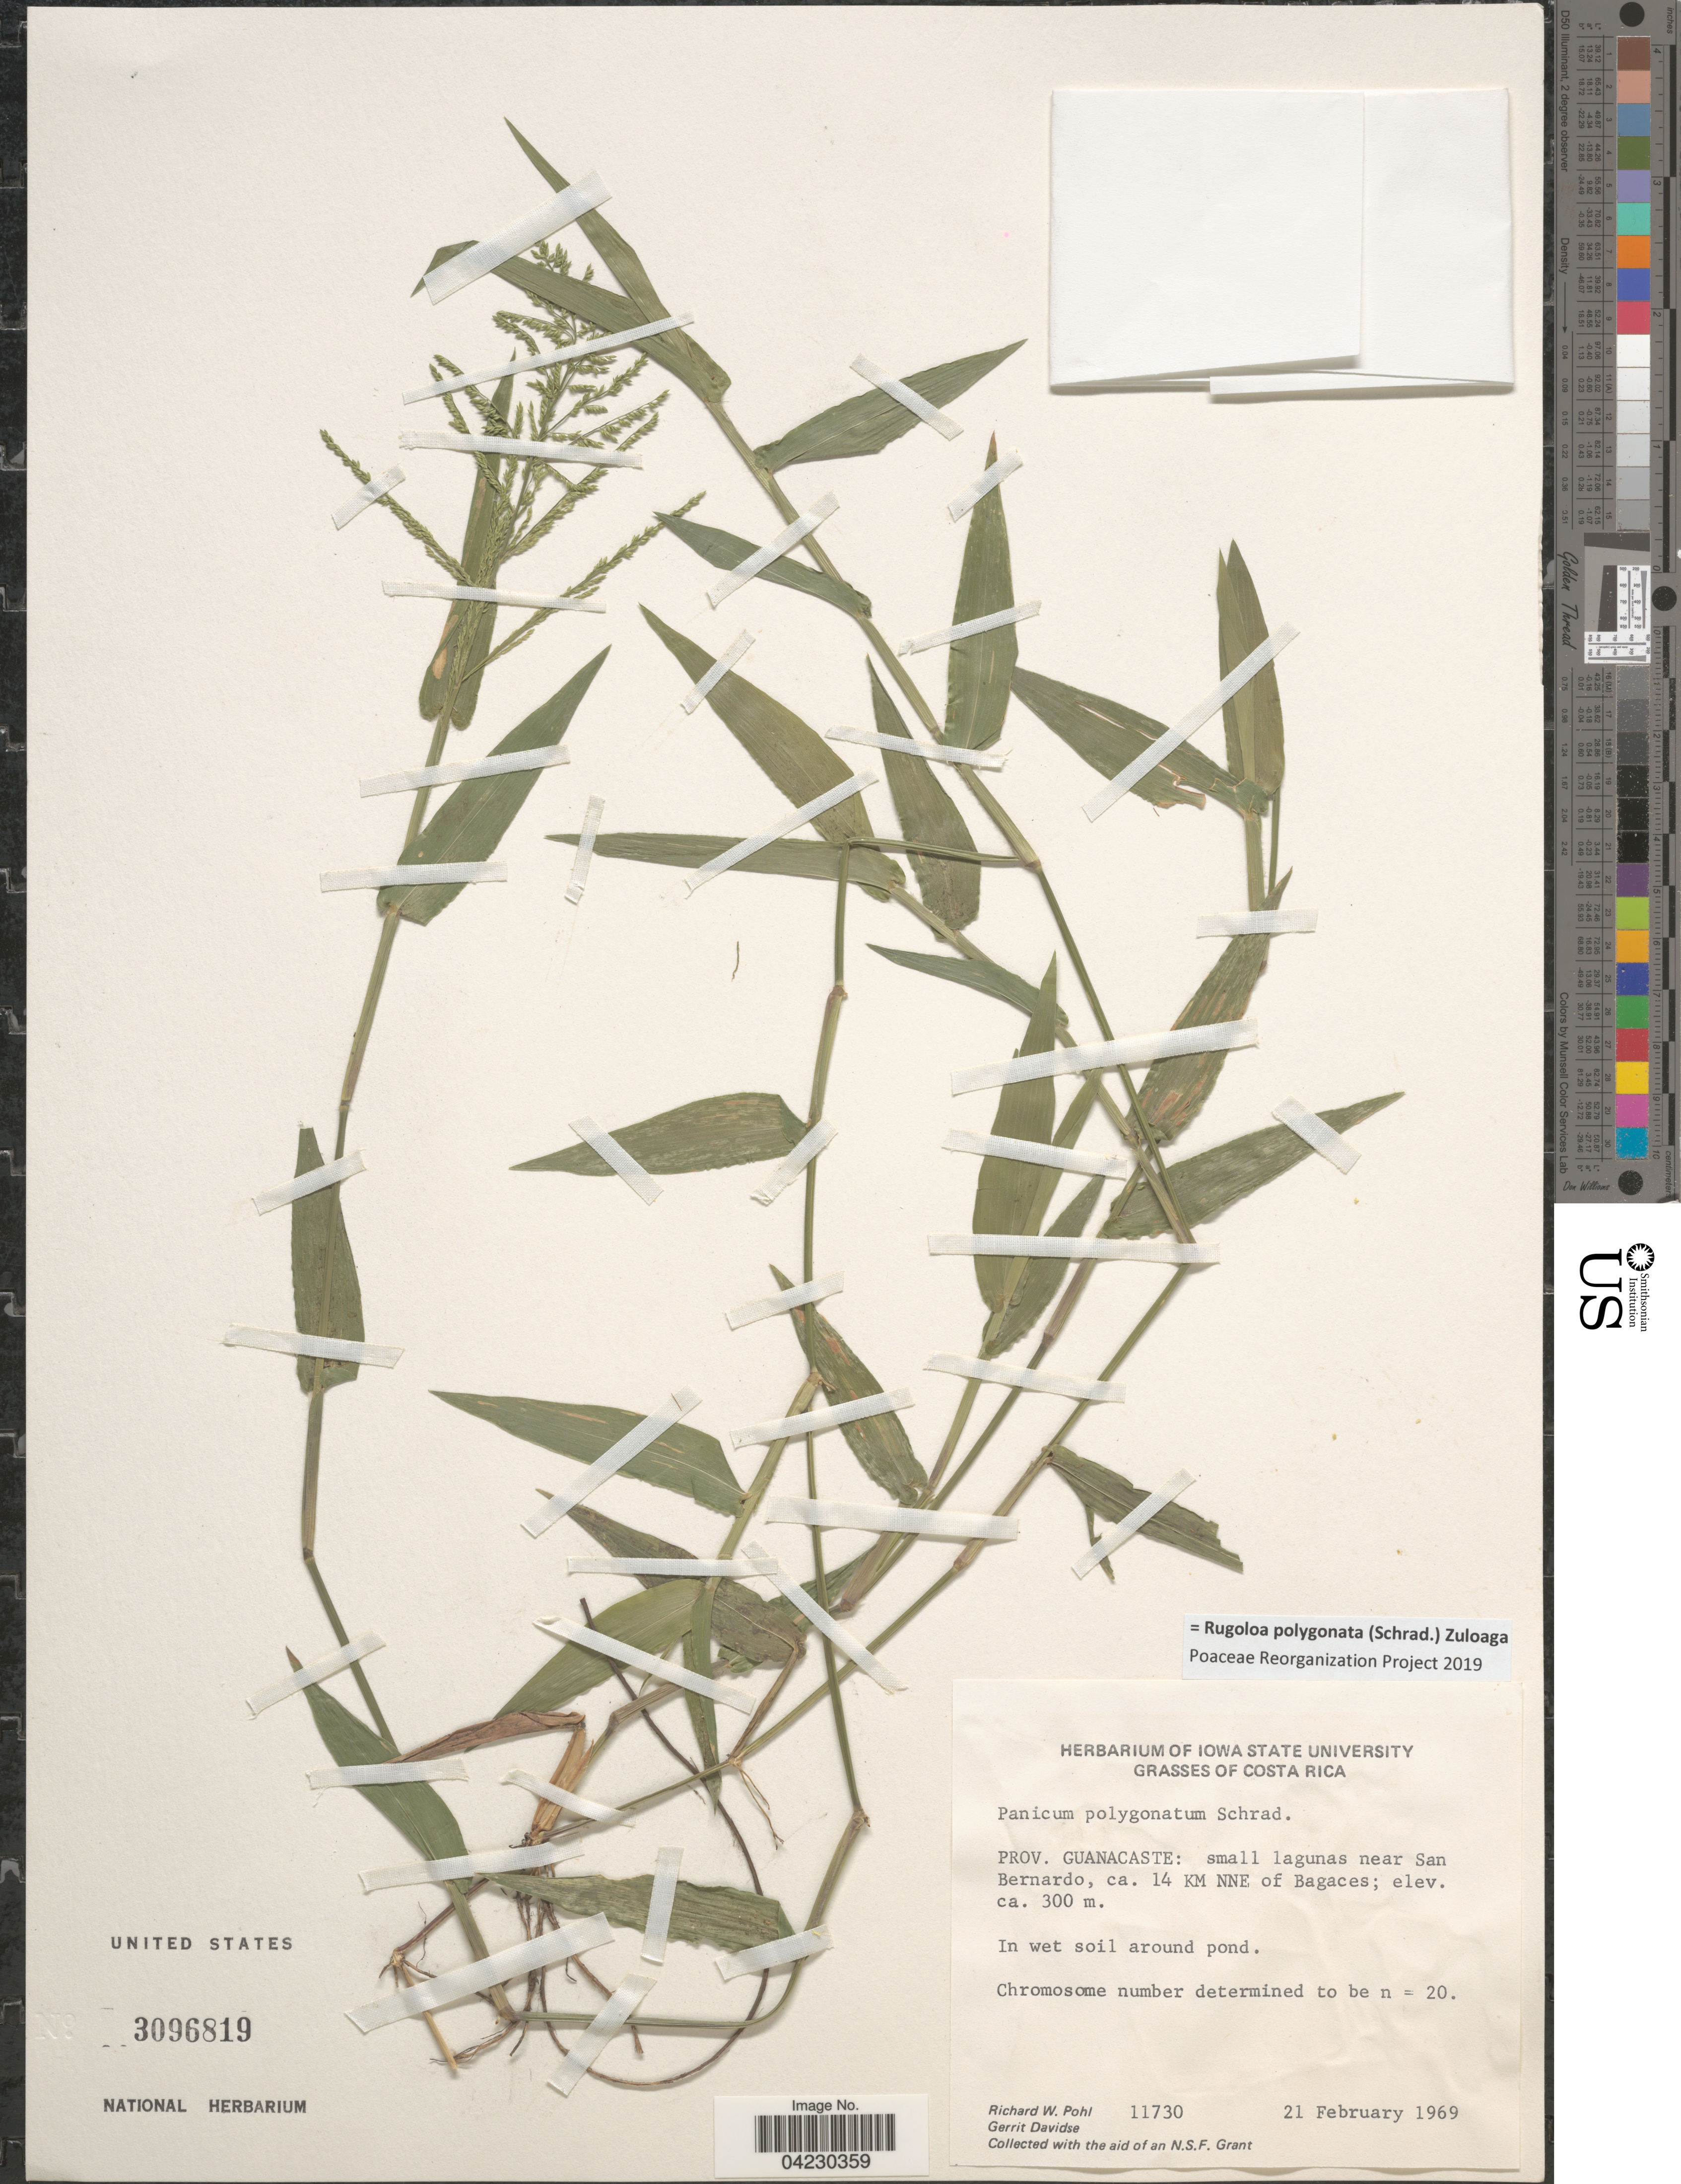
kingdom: Plantae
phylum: Tracheophyta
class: Liliopsida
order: Poales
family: Poaceae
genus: Rugoloa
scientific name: Rugoloa polygonata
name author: (Schrad.) Zuloaga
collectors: R. W. Pohl & G. Davidse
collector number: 11730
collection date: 1969-02-21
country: Costa Rica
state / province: Guanacaste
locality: Small lagunas near San Bernardo, ca. 14 KM NNE of Bagaces.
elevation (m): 300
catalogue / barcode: US 3096819